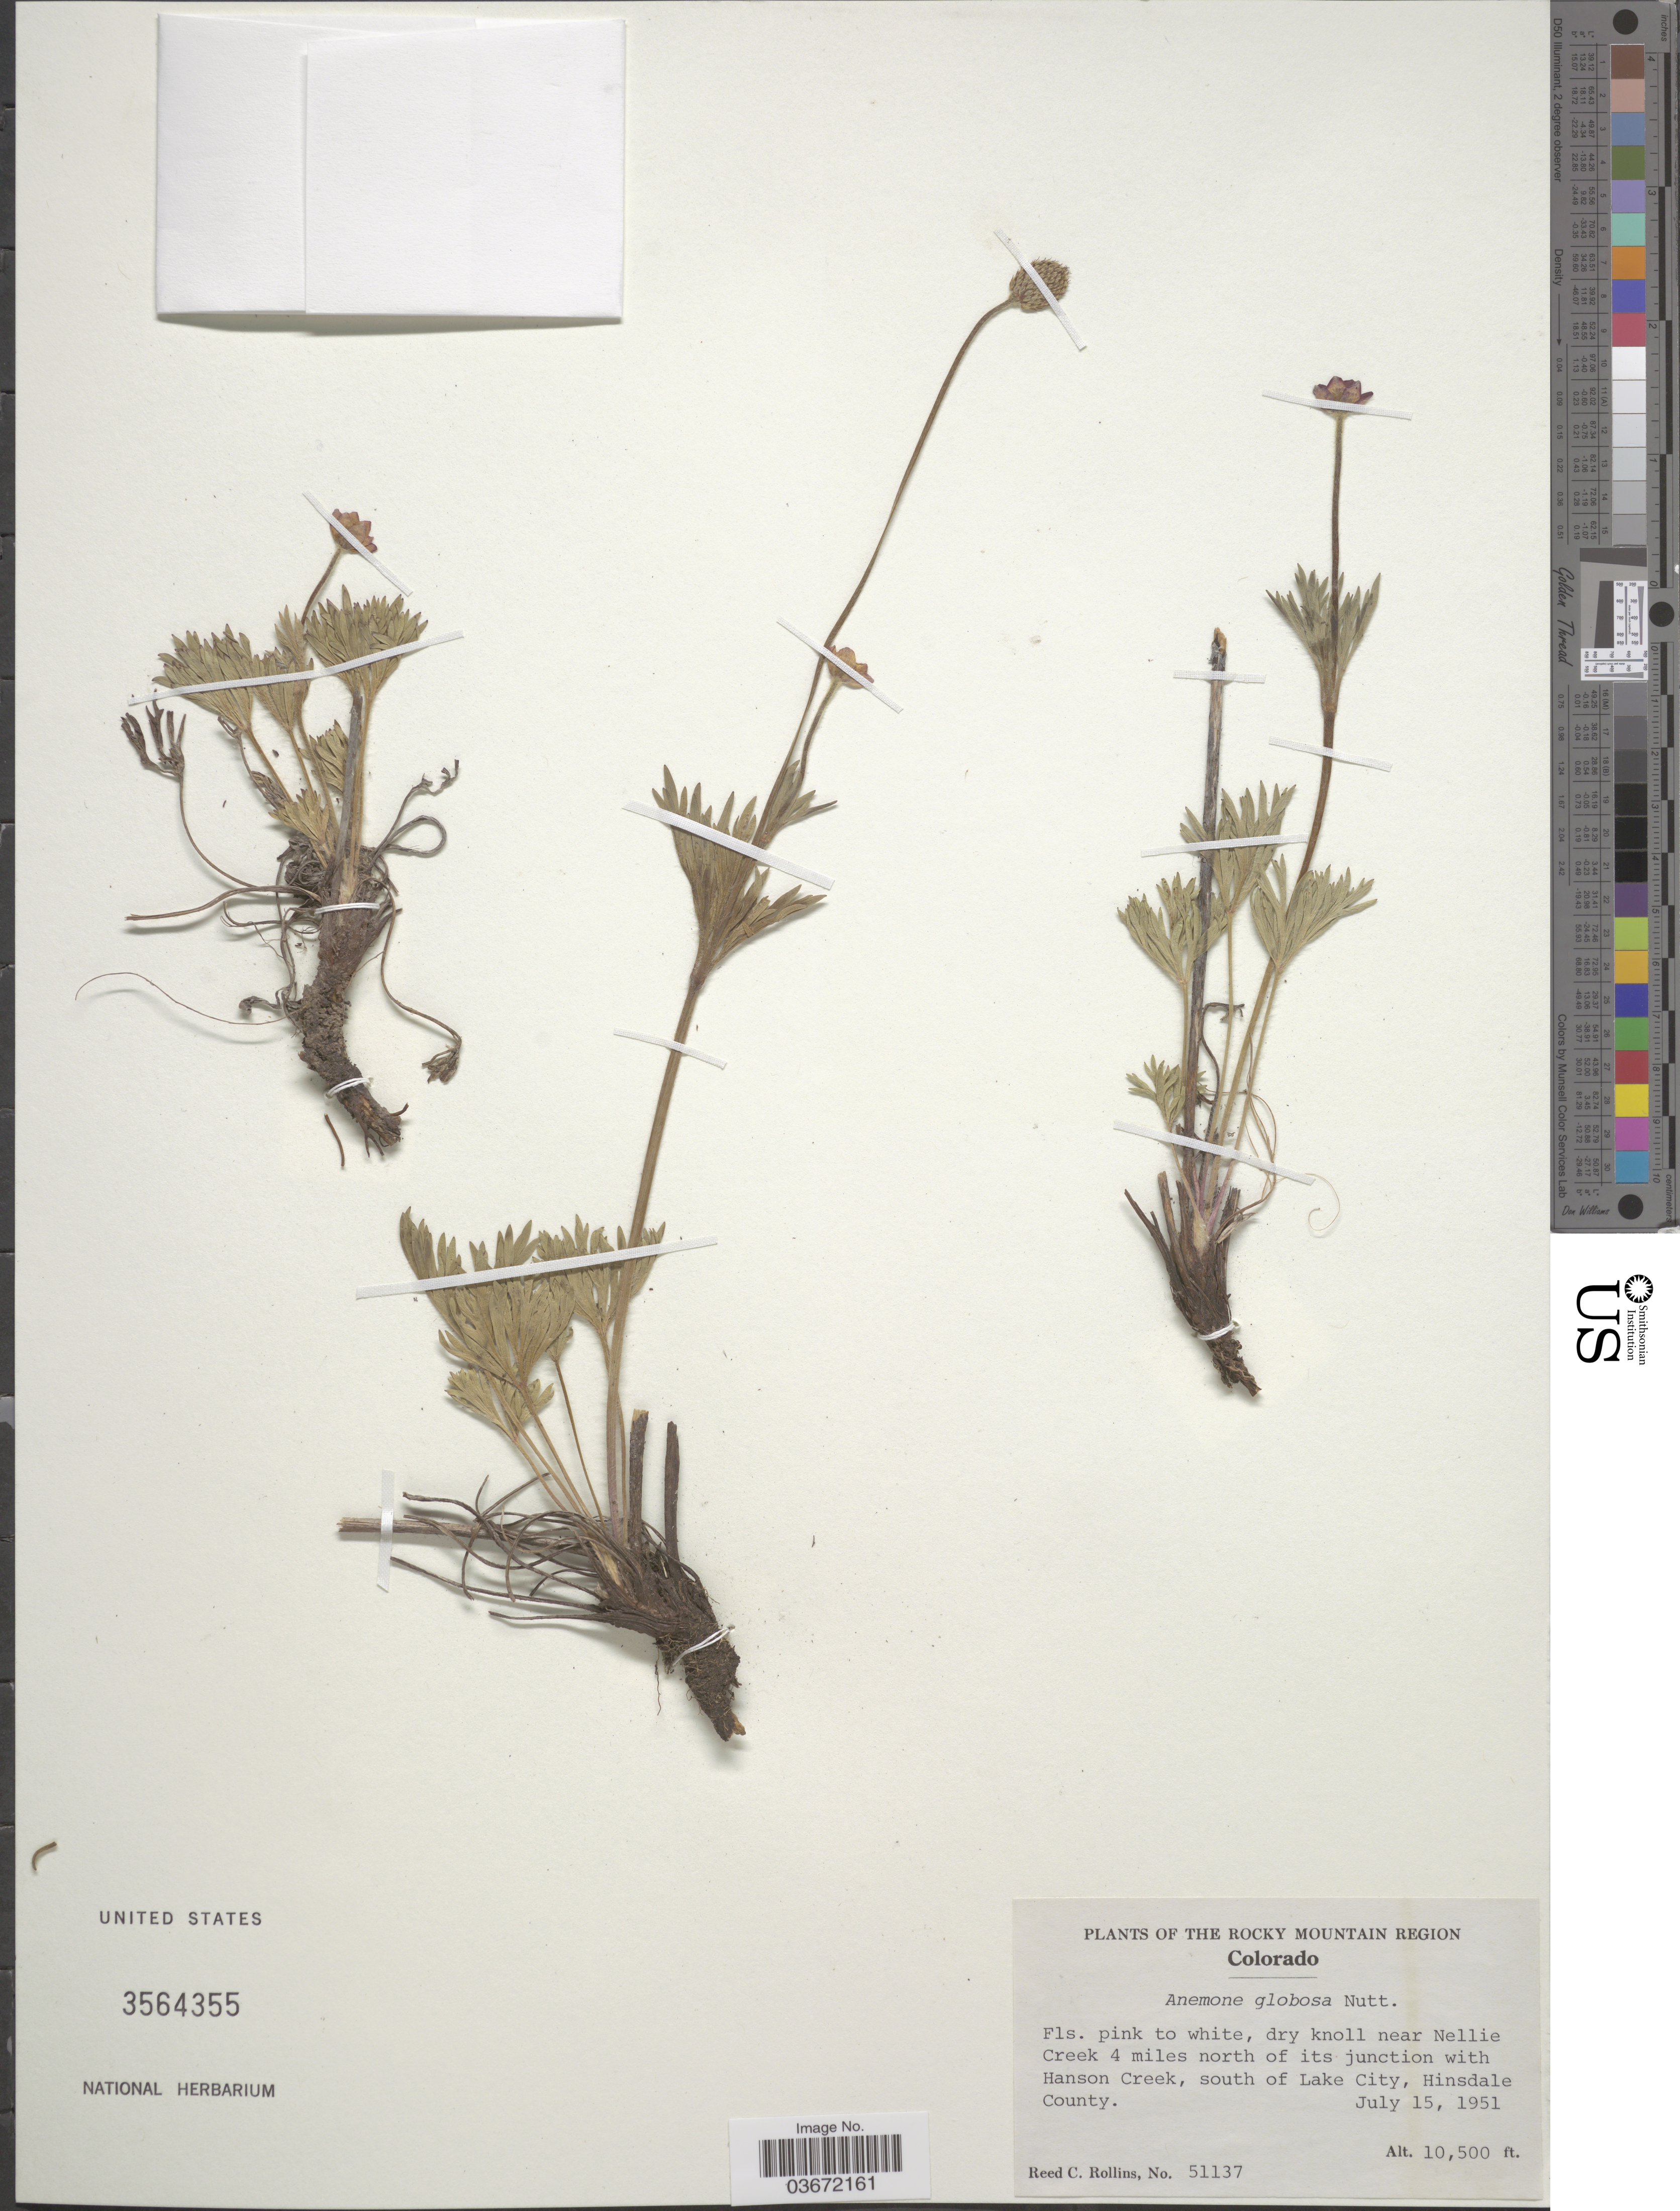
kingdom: Plantae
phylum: Tracheophyta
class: Magnoliopsida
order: Ranunculales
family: Ranunculaceae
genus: Anemone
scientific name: Anemone globosa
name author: (Torr. & A. Gray) Nutt. ex A. Heller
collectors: R. C. Rollins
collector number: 51137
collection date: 1951-07-15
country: United States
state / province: Colorado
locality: The Rocky Mountain Region. Near Nellie Creek 4 miles north of its junction with Hanson Creek, south of Lake City, Hinsdale County.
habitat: dry knoll near creek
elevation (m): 3200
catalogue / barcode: US 3564355